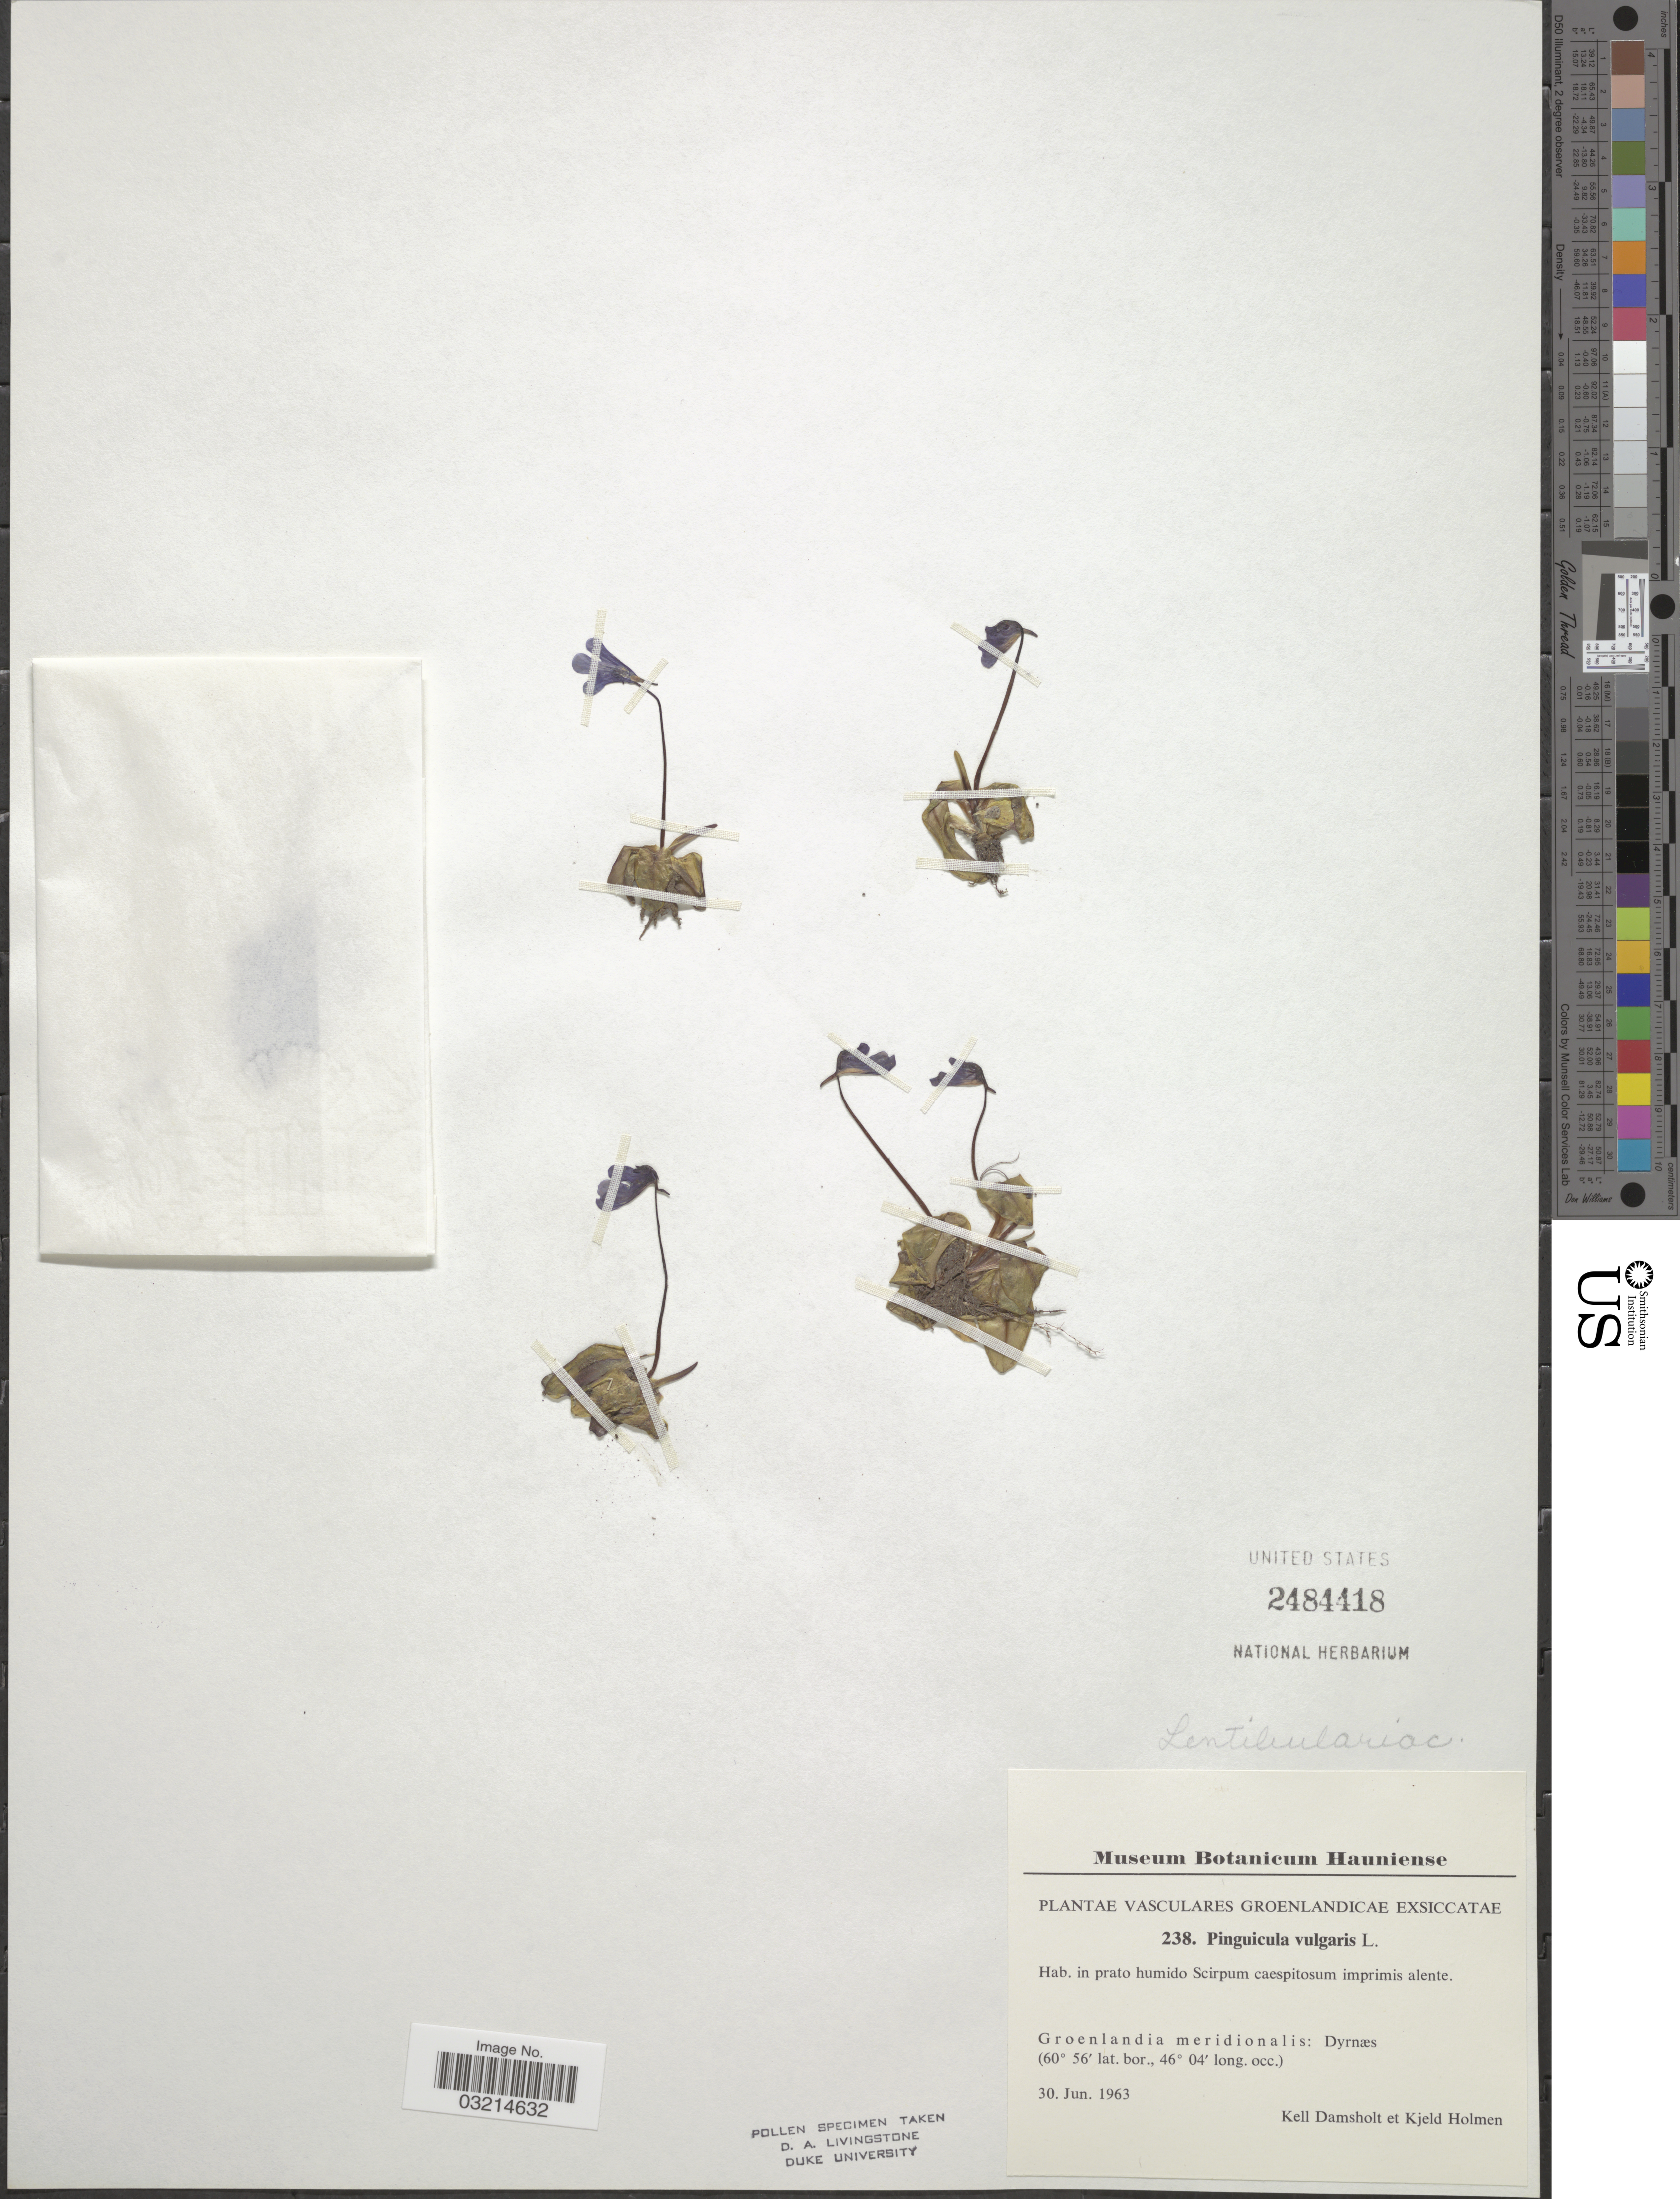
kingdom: Plantae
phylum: Tracheophyta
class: Magnoliopsida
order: Lamiales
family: Lentibulariaceae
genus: Pinguicula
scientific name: Pinguicula vulgaris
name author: L.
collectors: K. Damsholt & K. A. Holmen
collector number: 238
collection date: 1963-06-30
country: Greenland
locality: Groenlandica meridionalis: Dyrnæs.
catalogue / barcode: US 2484418